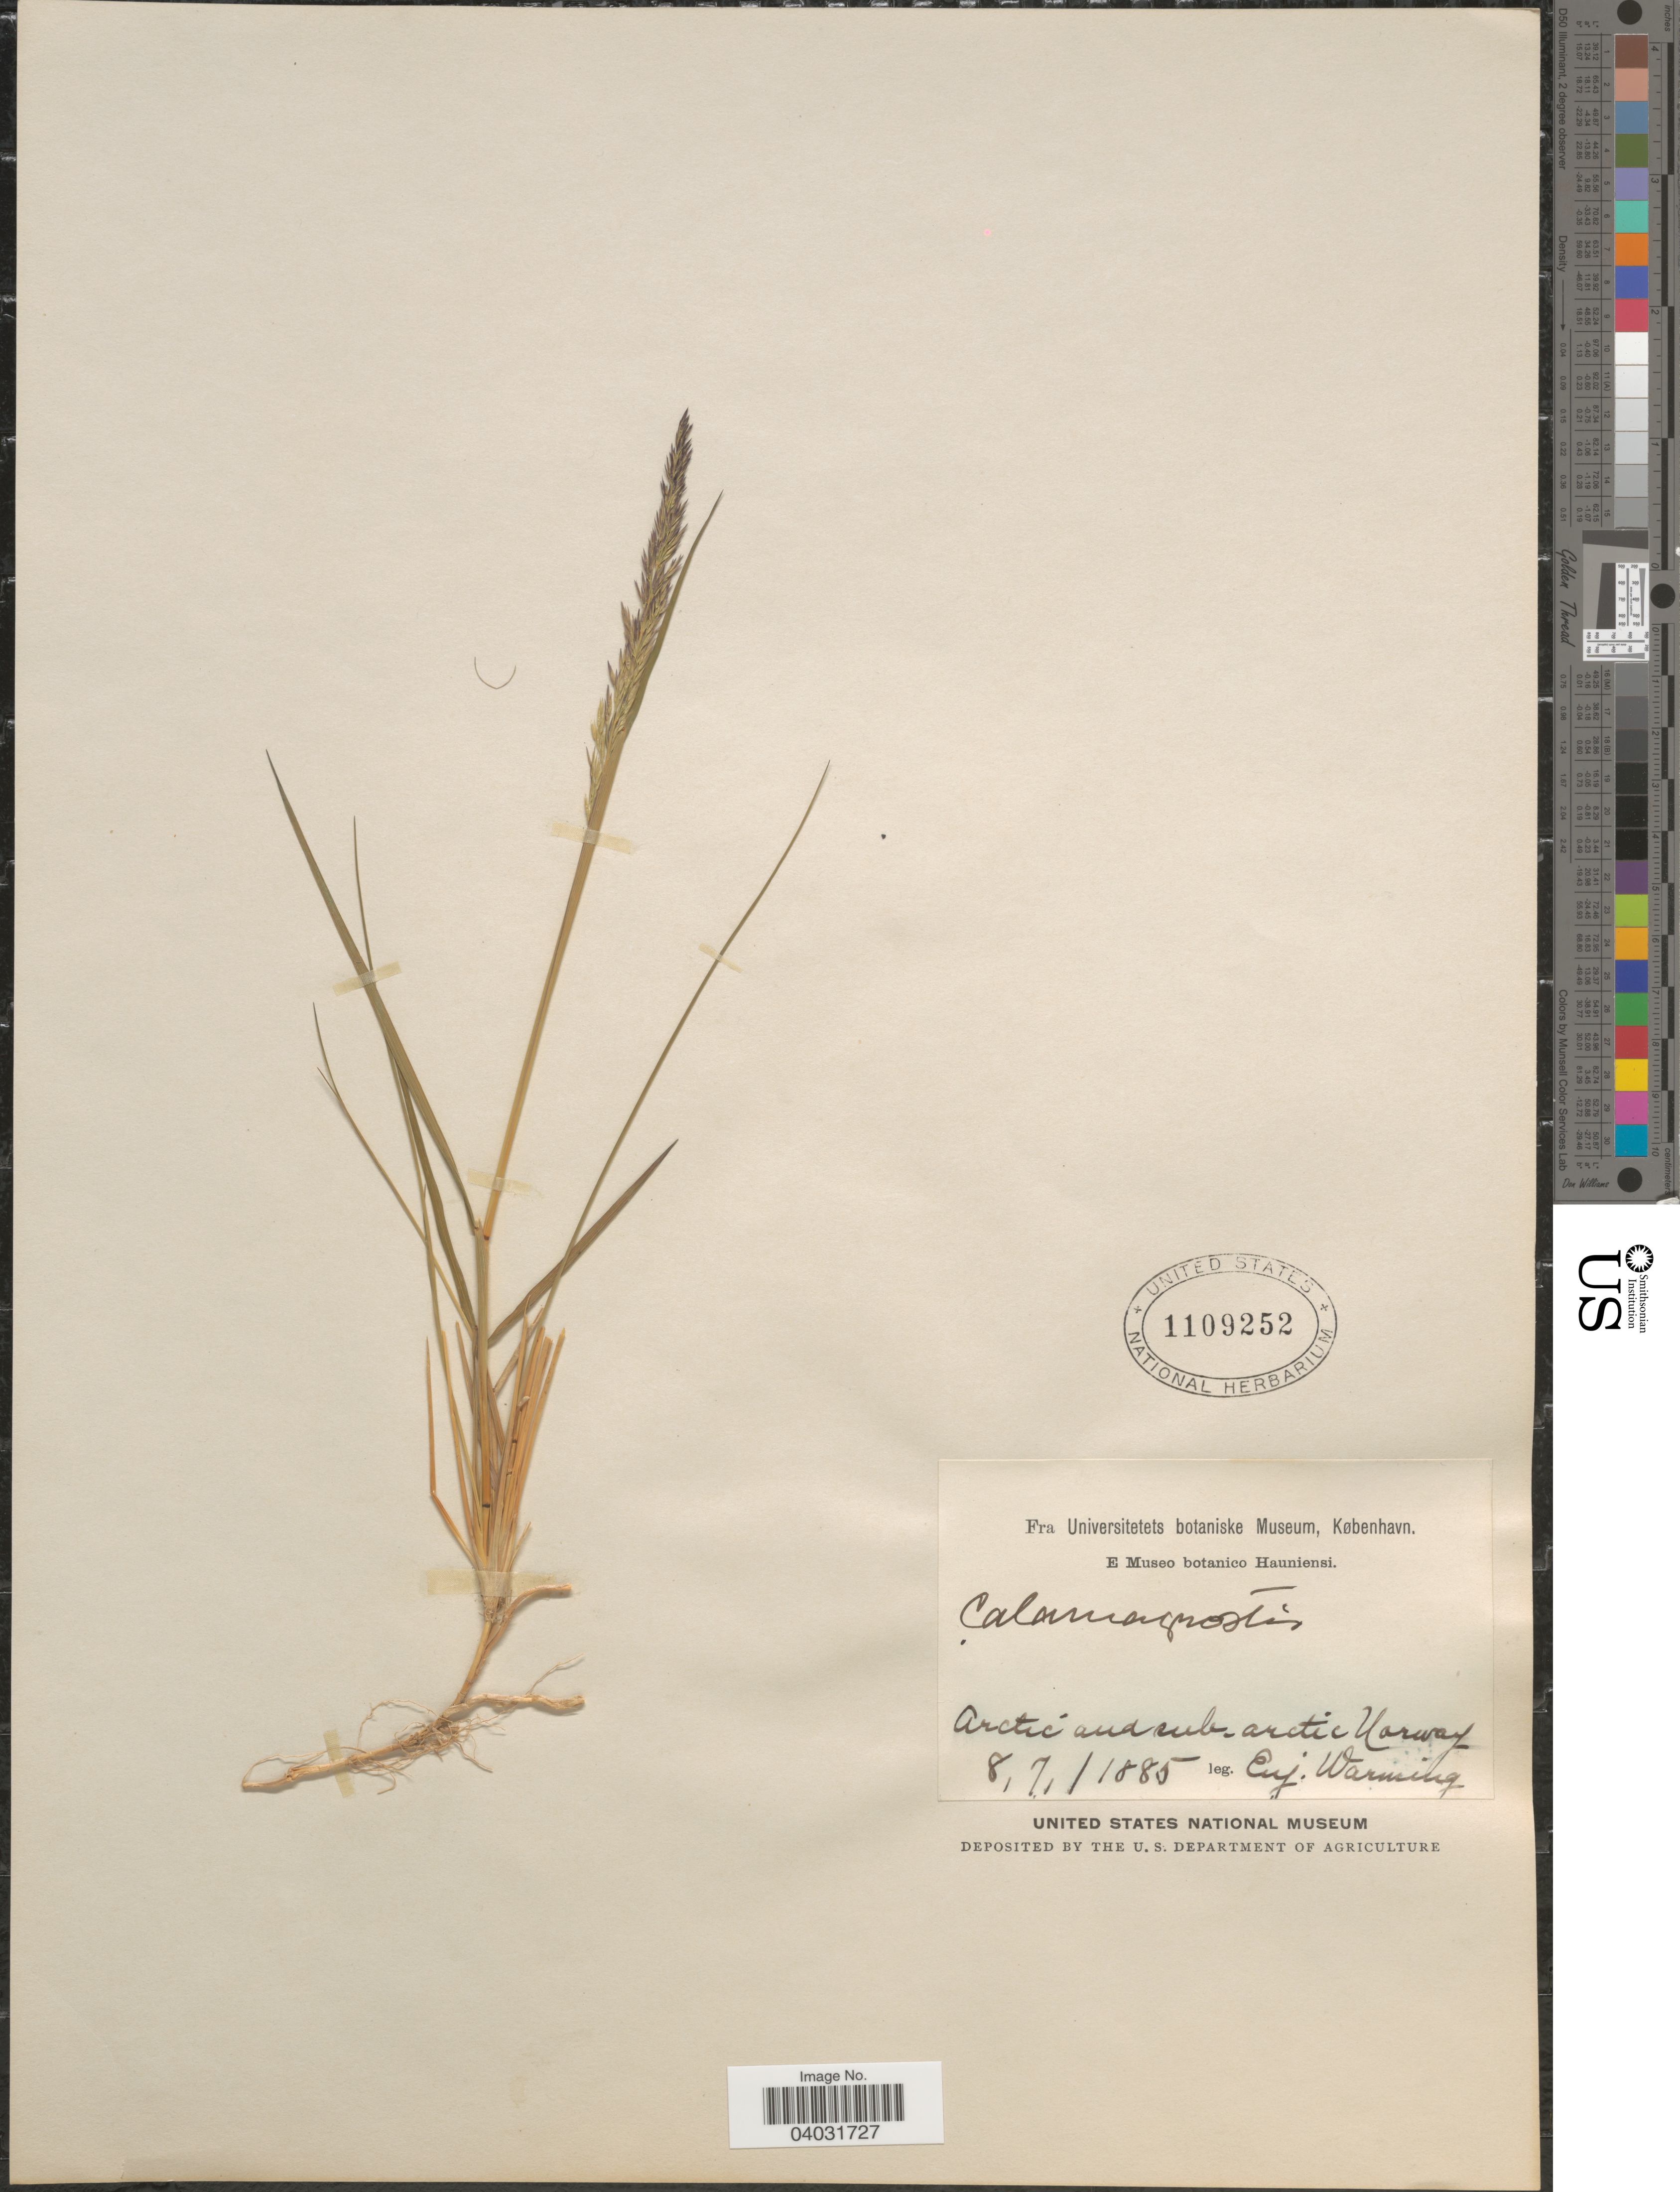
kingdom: Plantae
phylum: Tracheophyta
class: Liliopsida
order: Poales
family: Poaceae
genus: Calamagrostis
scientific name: Calamagrostis sp.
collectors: E. Warming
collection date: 1885-07-08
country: Norway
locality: Arctic and sub-arctic Norway.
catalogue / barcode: US 1109252